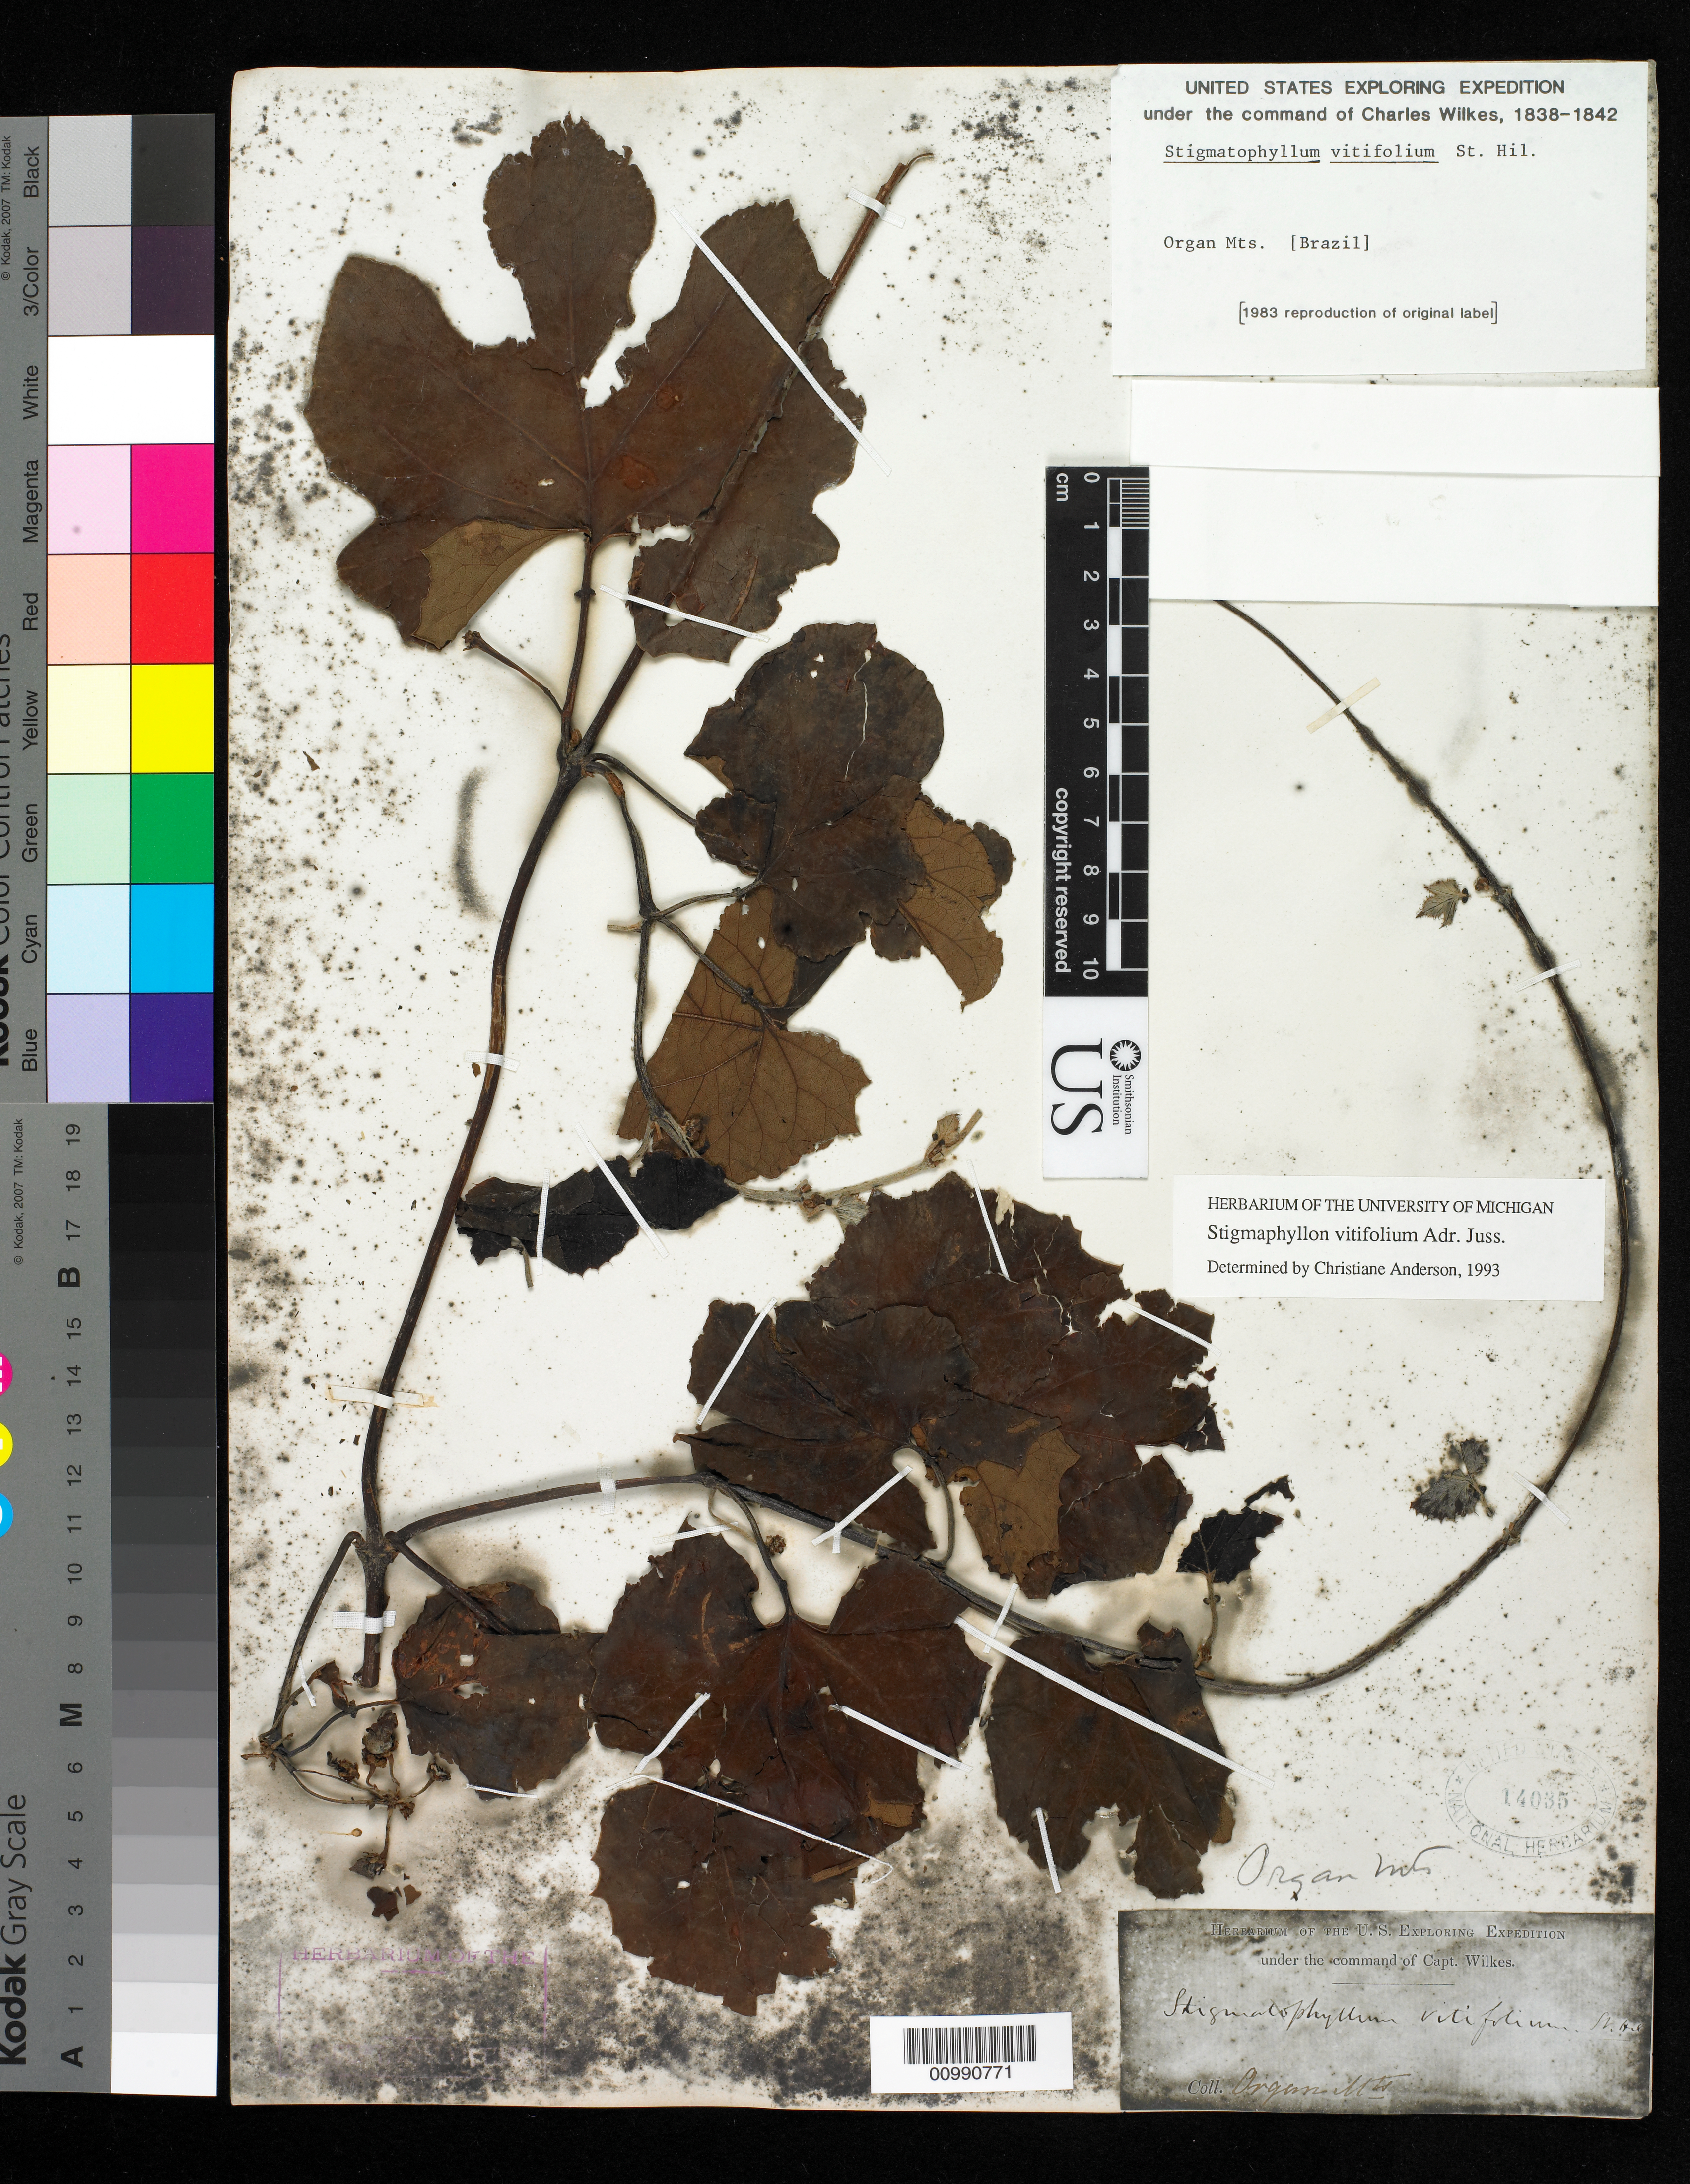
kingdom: Plantae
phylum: Tracheophyta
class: Magnoliopsida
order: Malpighiales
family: Malpighiaceae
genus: Stigmaphyllon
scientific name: Stigmaphyllon vitifolium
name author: A. Juss.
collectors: Wilkes Explor. Exped.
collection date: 1838/1842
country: Brazil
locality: Organ Mts.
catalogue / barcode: US 14035